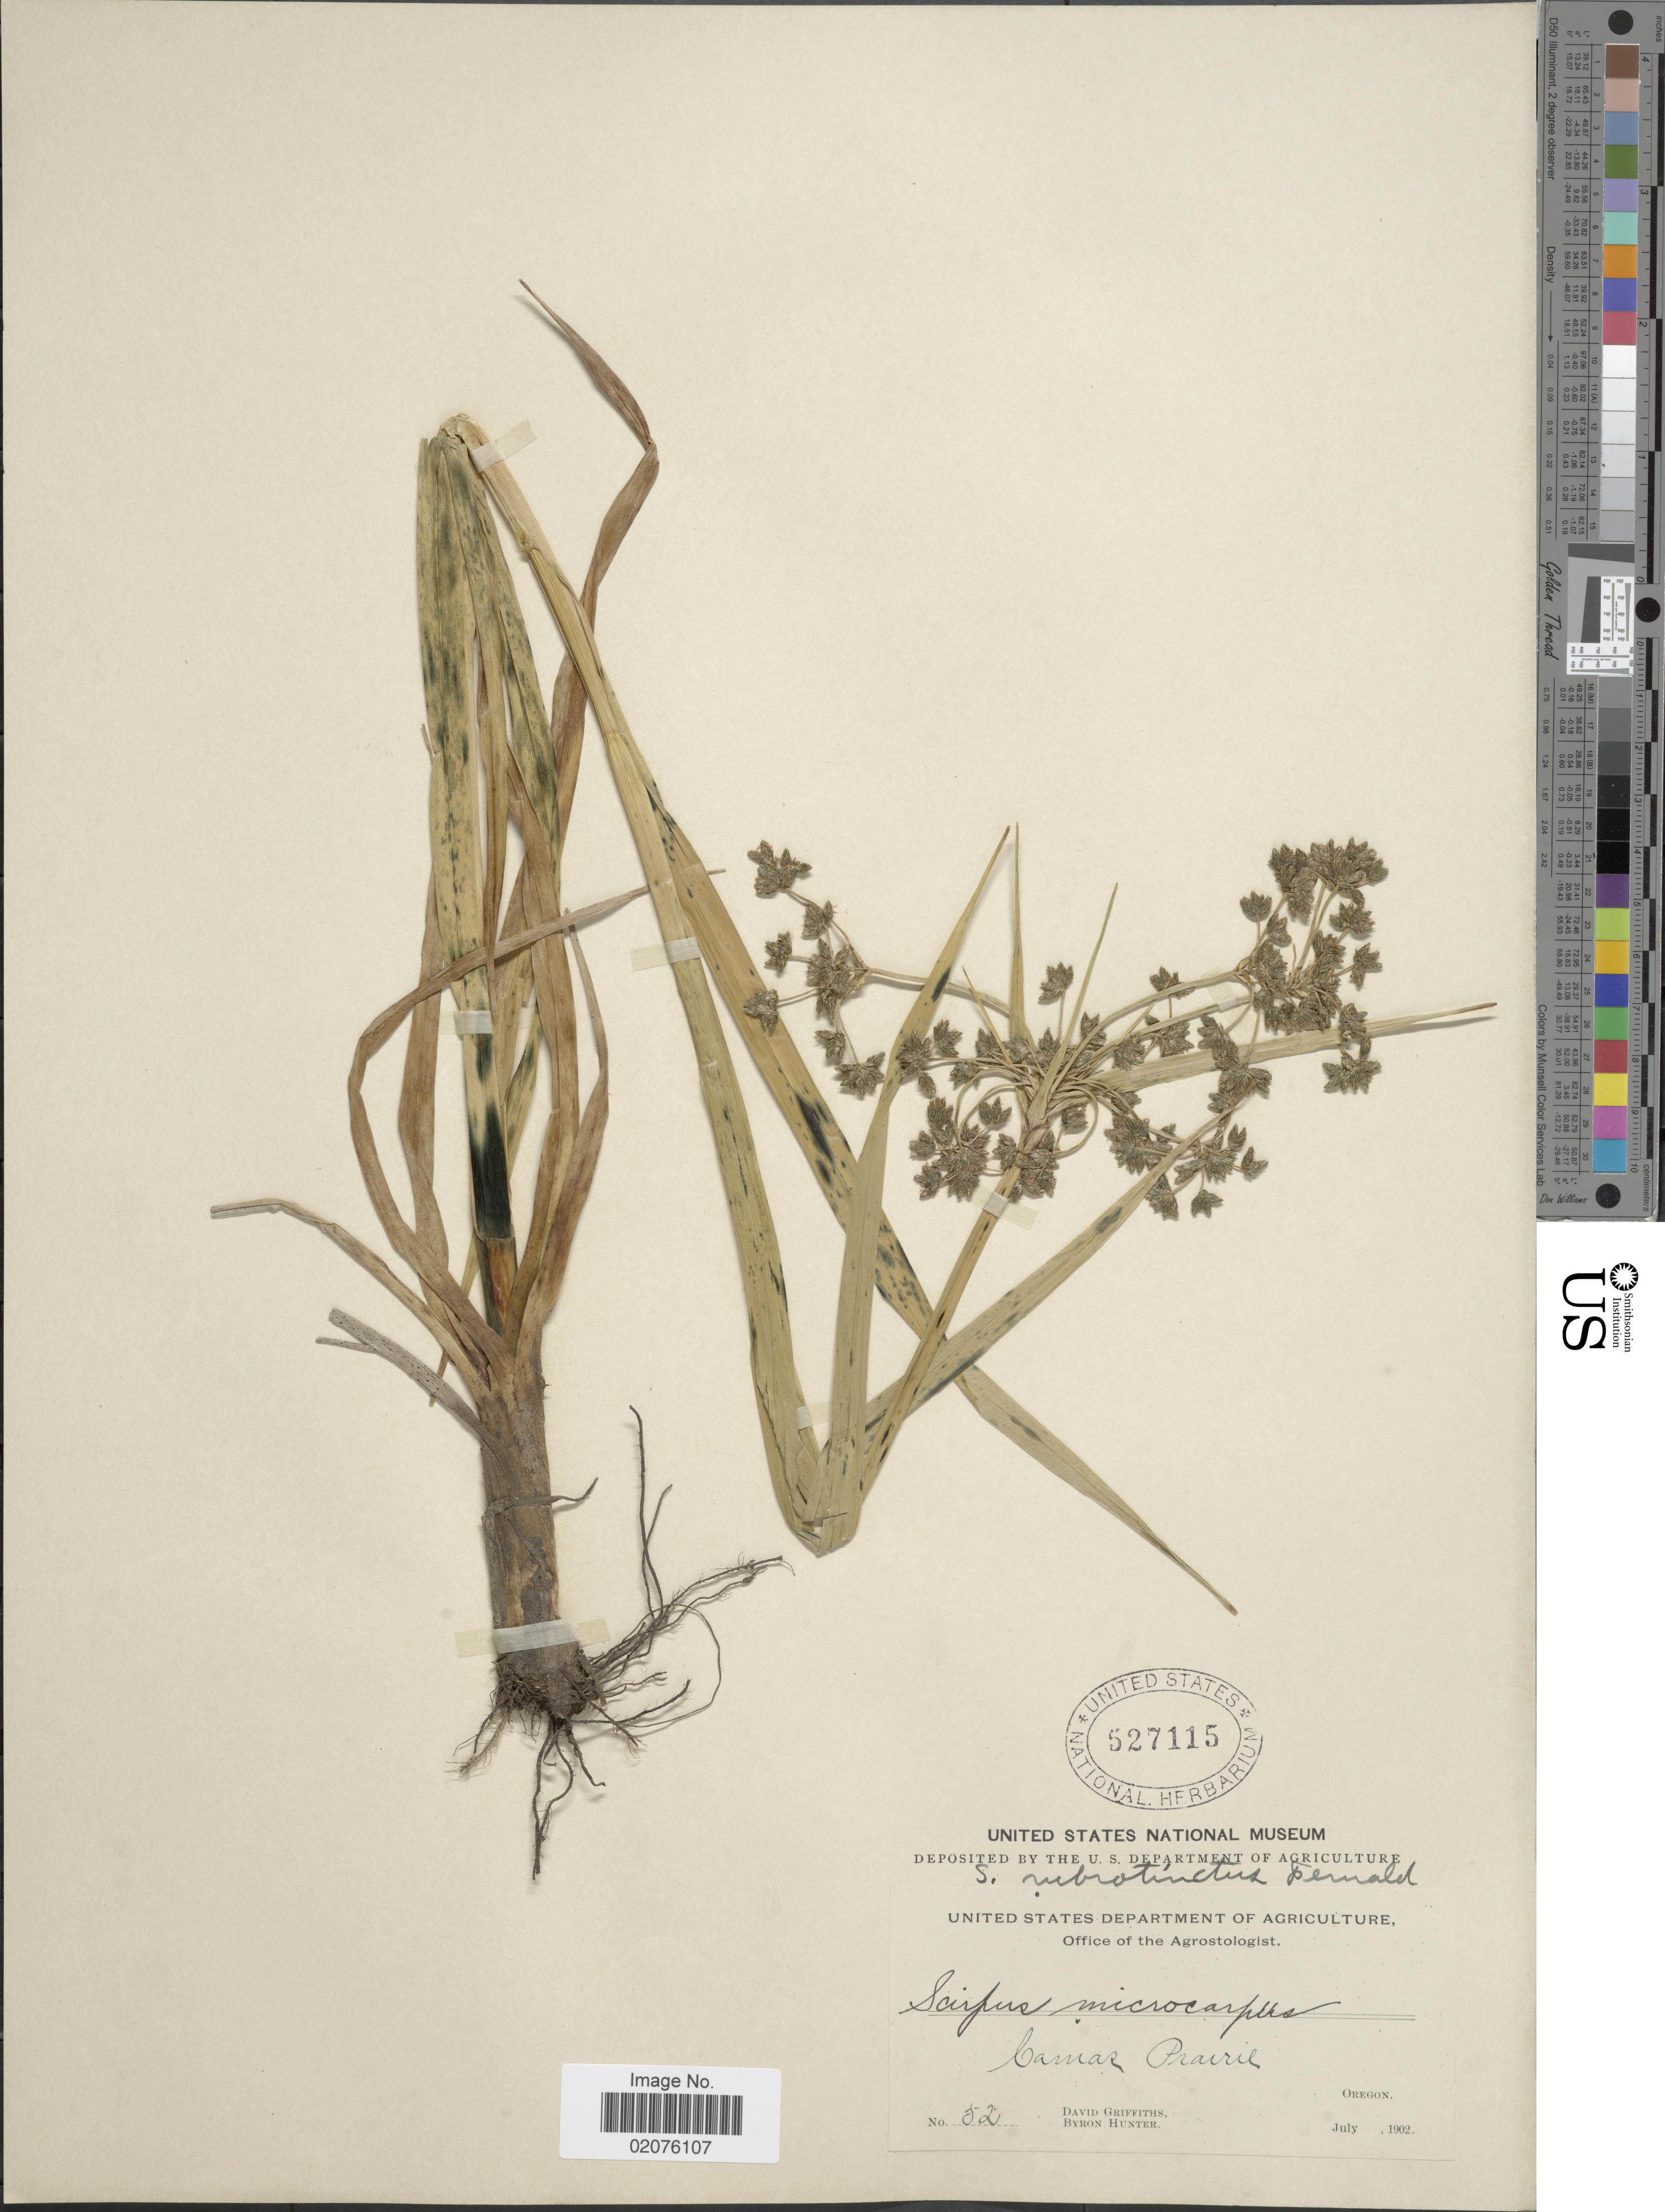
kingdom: Plantae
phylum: Tracheophyta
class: Liliopsida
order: Poales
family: Cyperaceae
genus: Scirpus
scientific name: Scirpus microcarpus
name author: J. Presl & C. Presl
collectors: D. Griffiths & B. Hunter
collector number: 52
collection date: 1902-07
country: United States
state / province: Oregon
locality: Camar Prairie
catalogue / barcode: US 527115